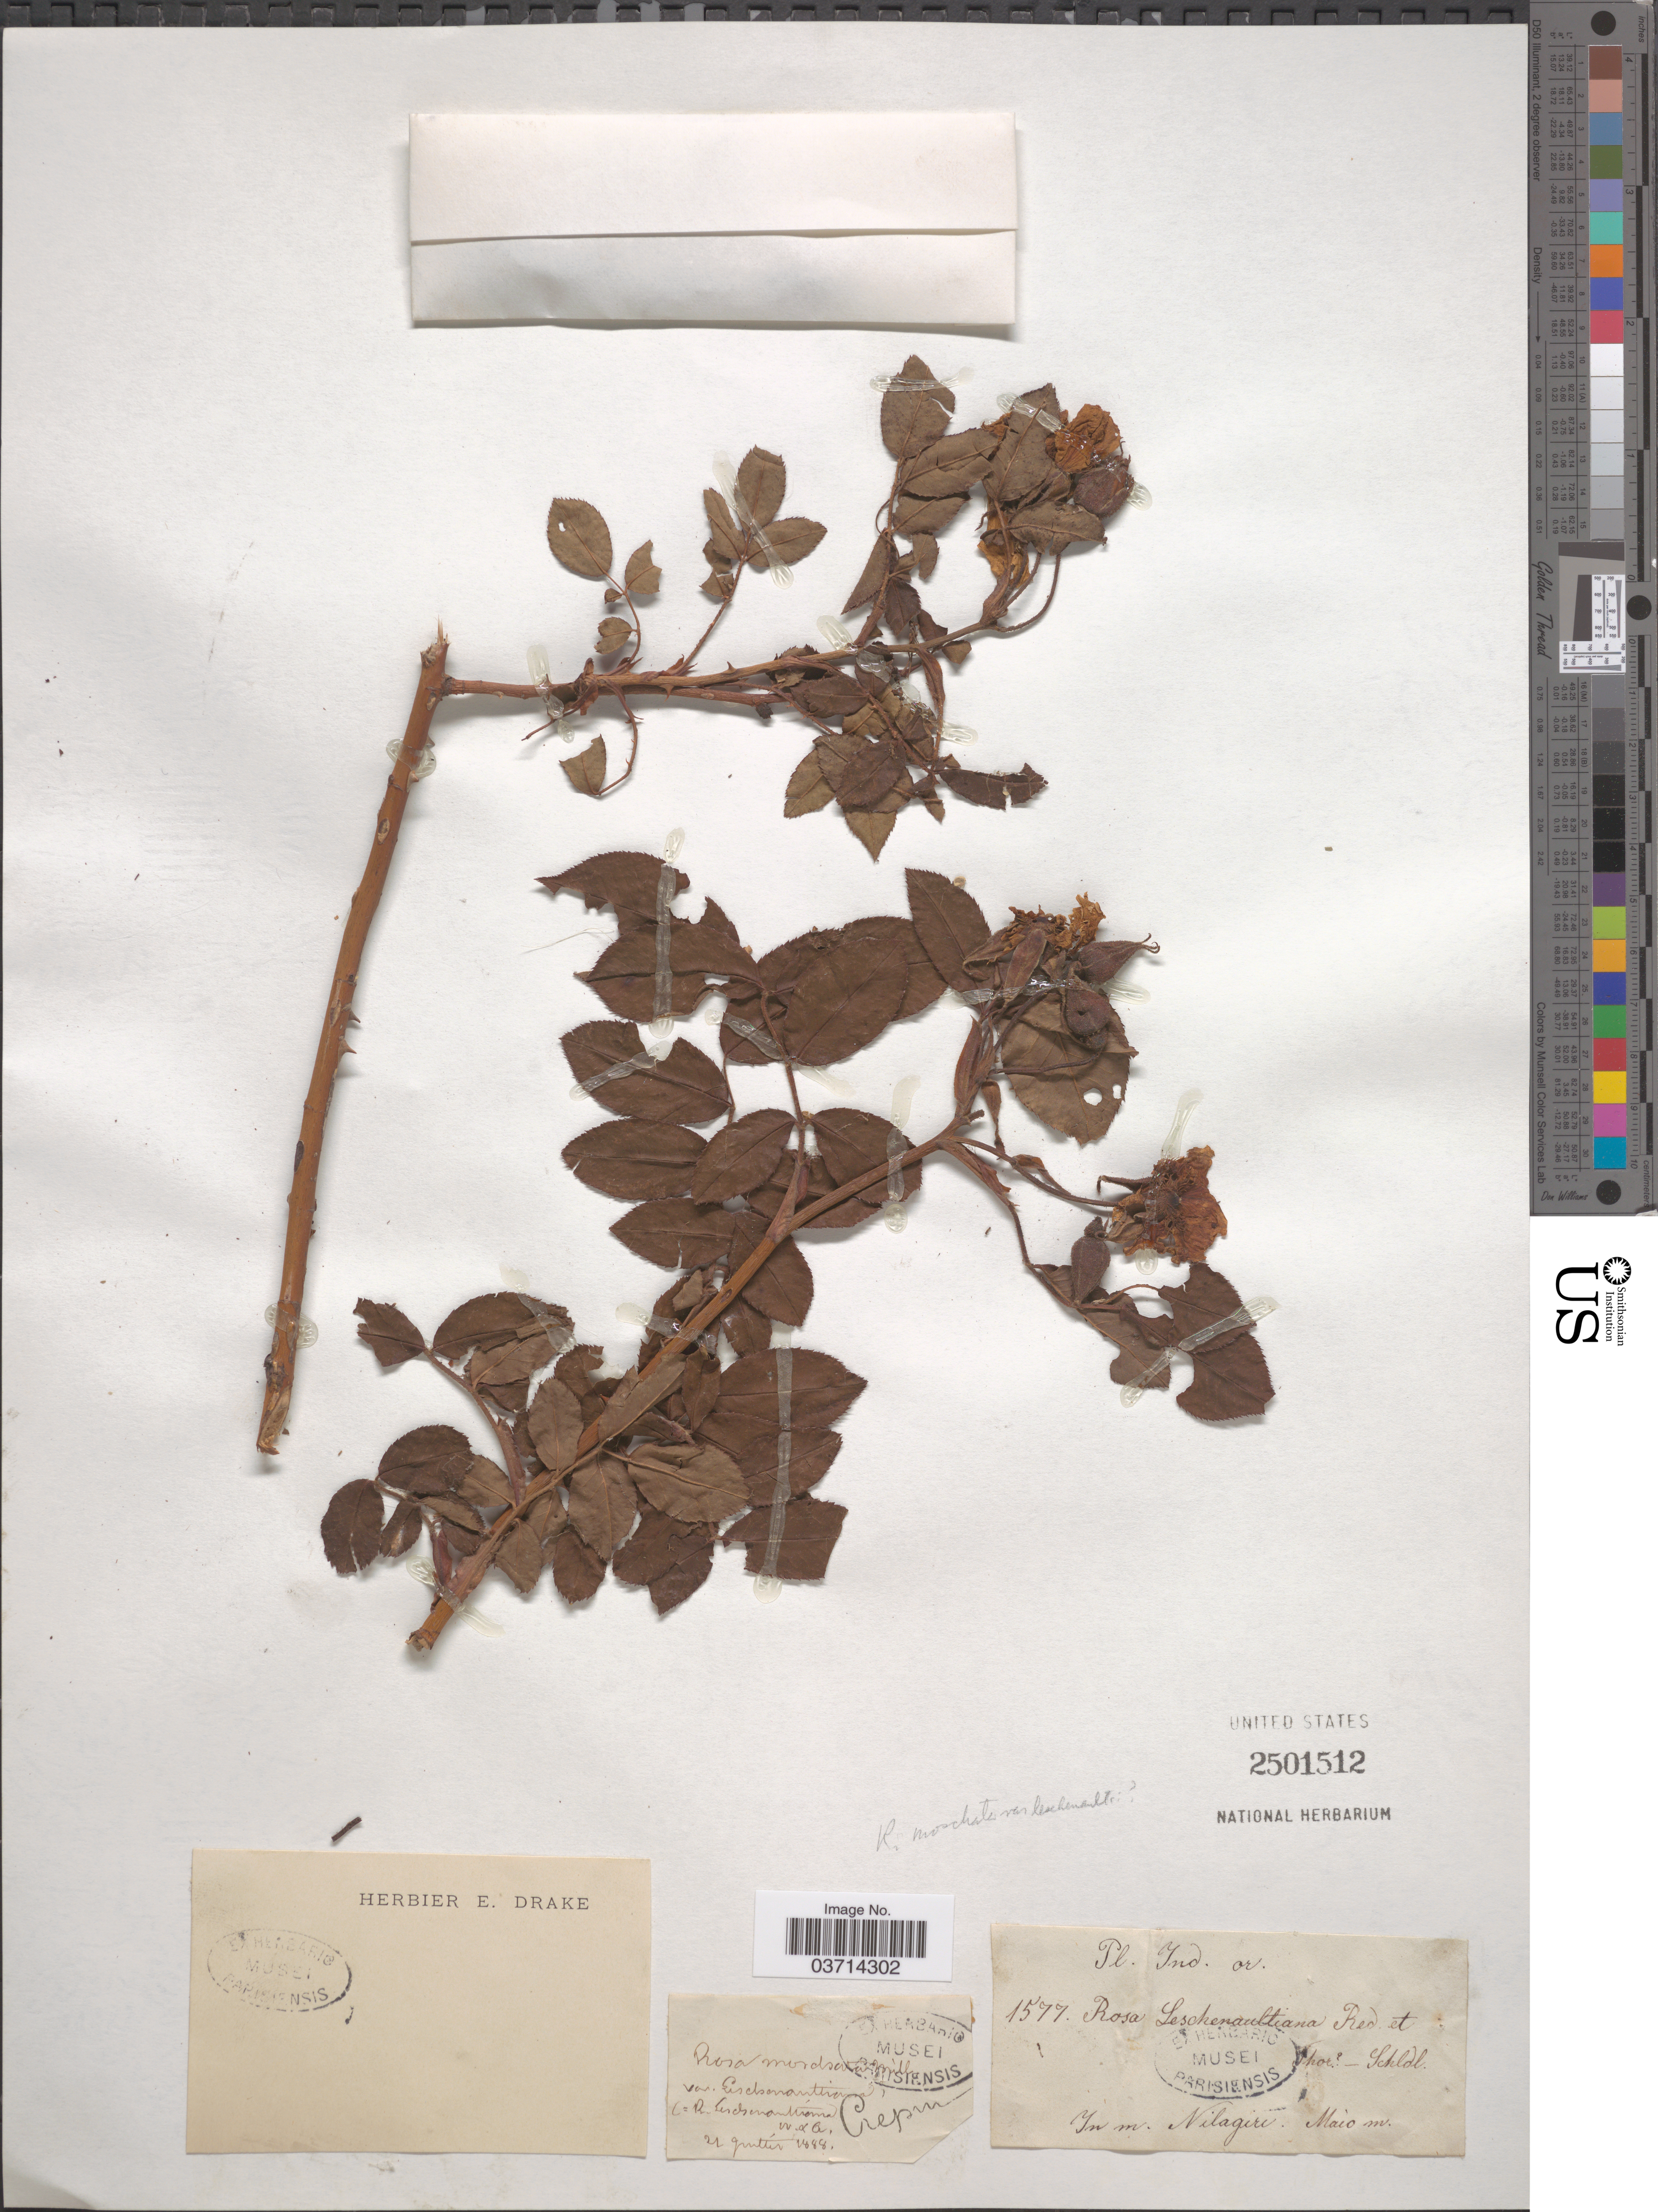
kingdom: Plantae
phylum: Tracheophyta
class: Magnoliopsida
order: Rosales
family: Rosaceae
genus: Rosa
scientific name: Rosa leschenaultiana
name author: (Thory) Wight & Arn.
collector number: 1577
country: India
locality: Ind or. In m. Nilagiri. [unsure placement]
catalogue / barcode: US 2501512